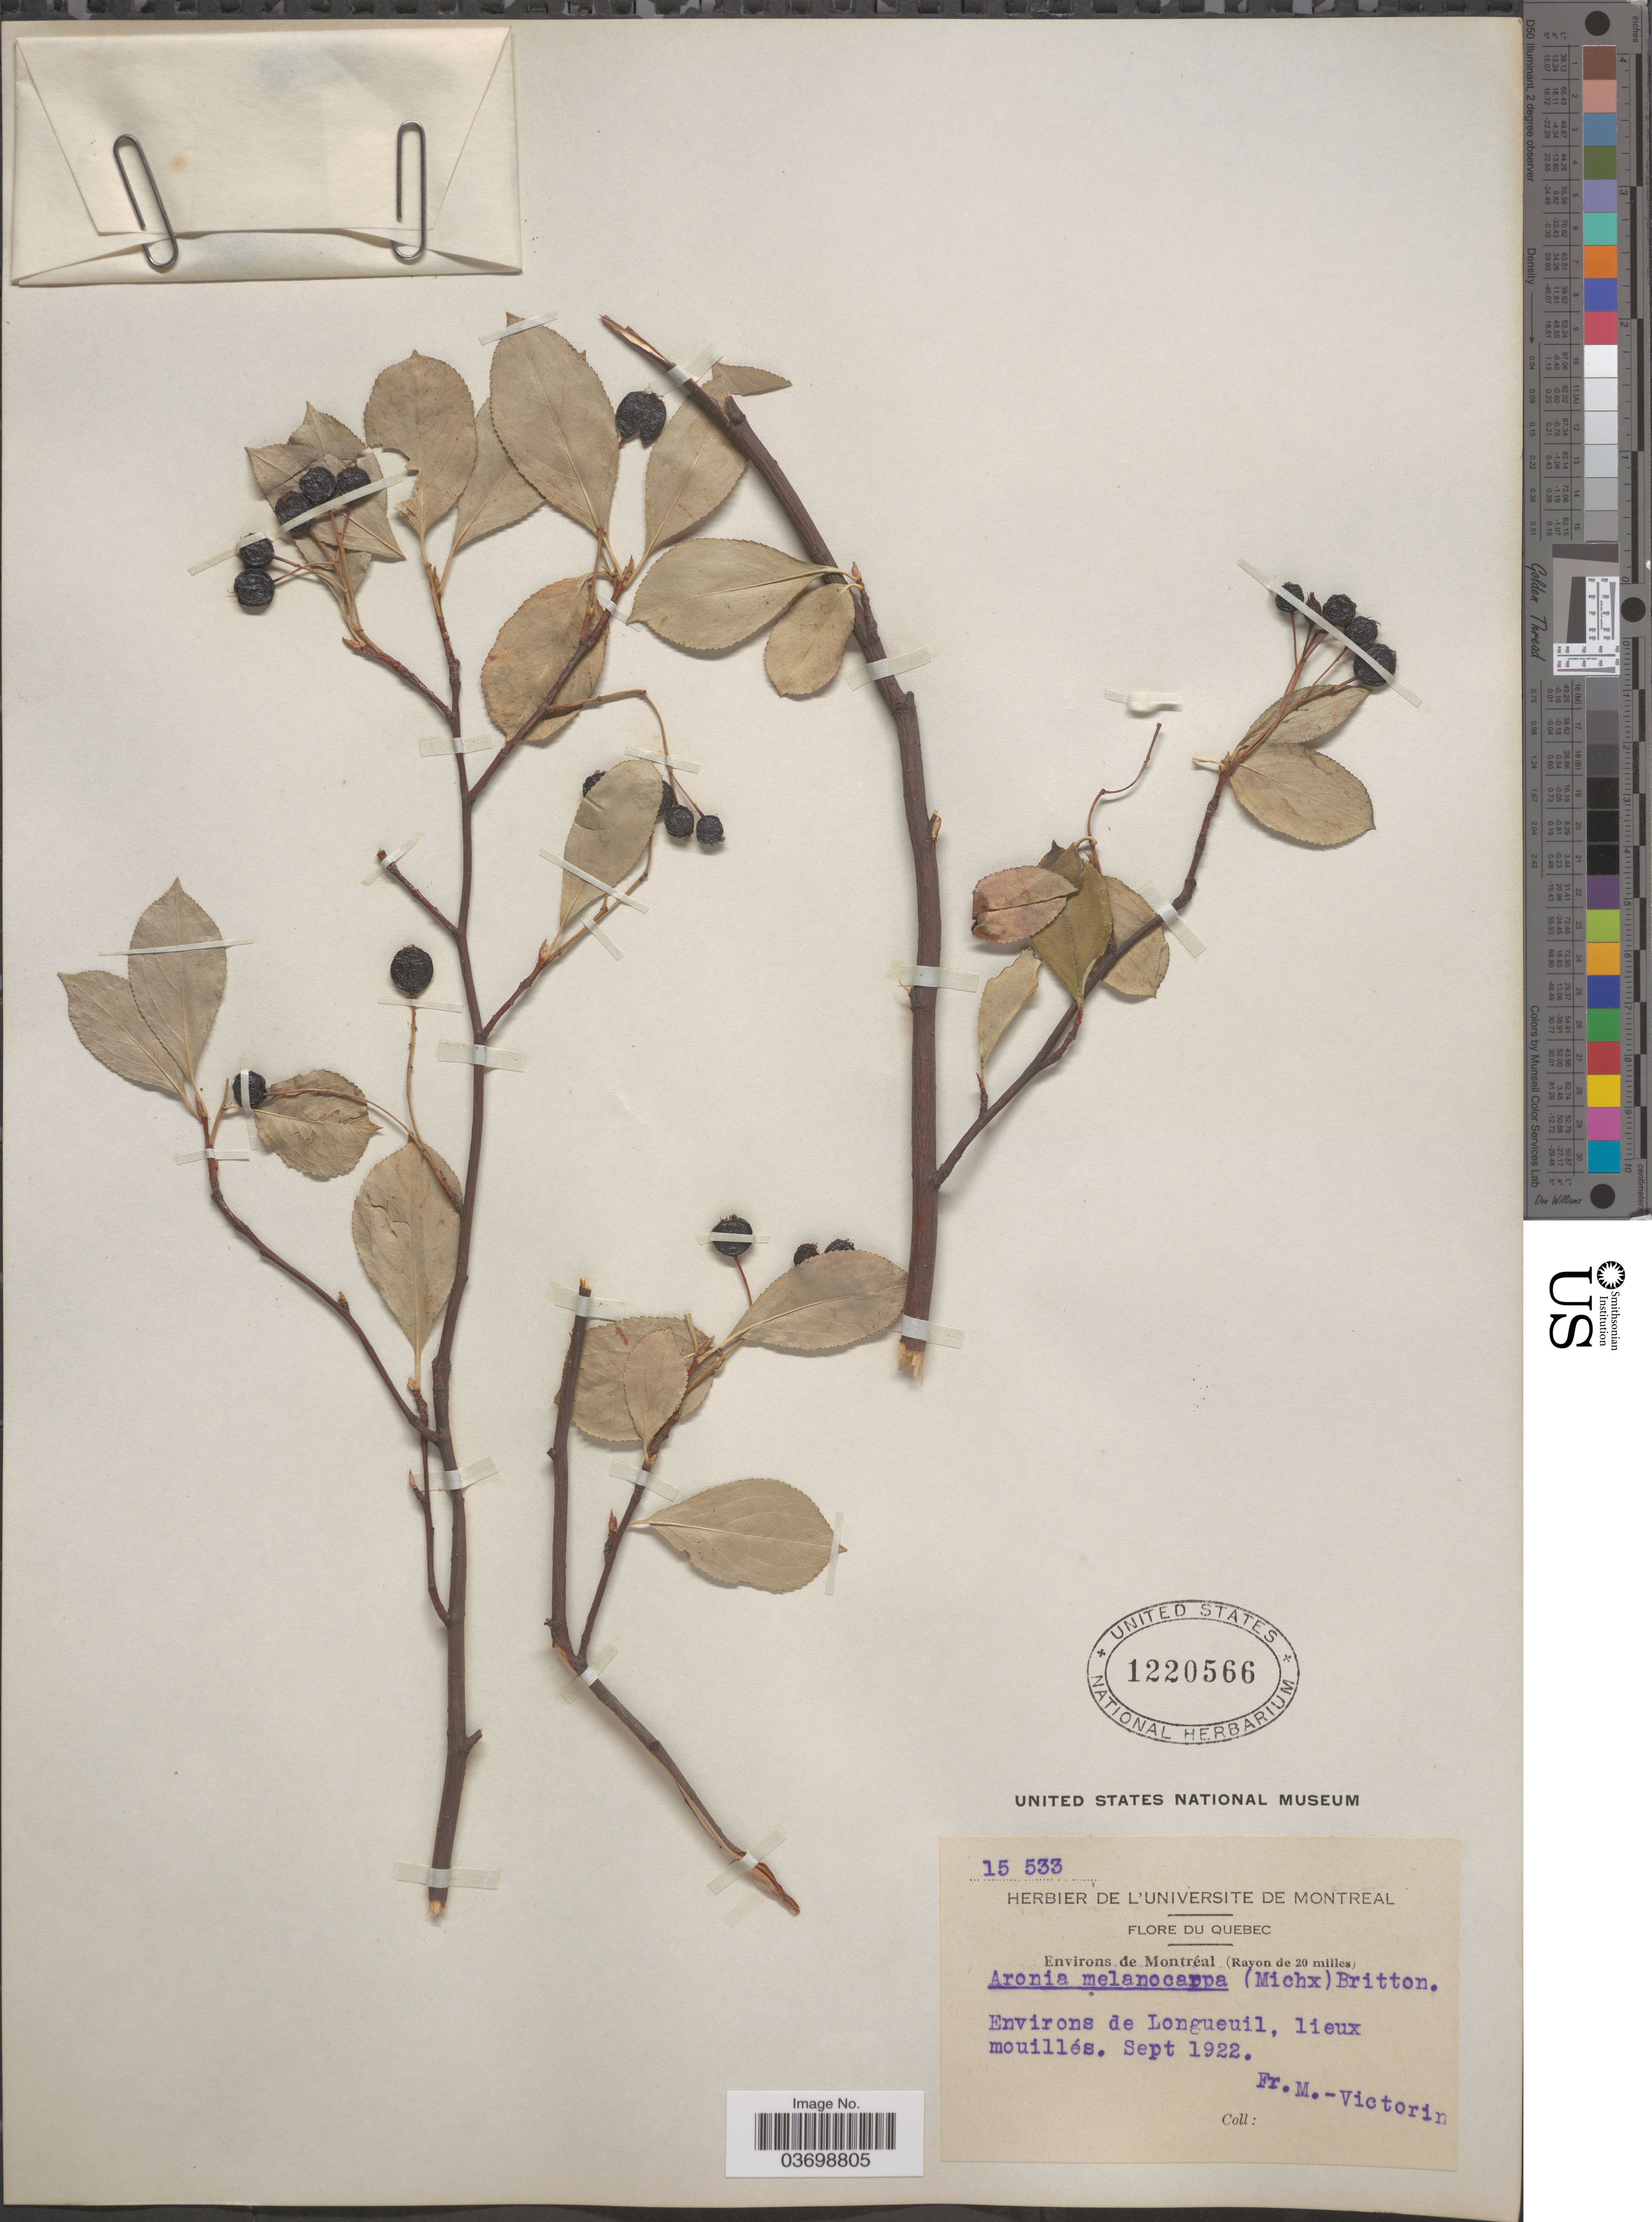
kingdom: Plantae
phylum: Tracheophyta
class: Magnoliopsida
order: Rosales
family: Rosaceae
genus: Aronia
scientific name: Aronia melanocarpa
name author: (Michx.) Elliott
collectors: F. Marie-Victorin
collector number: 15 533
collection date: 1922-09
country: Canada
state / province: Quebec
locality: Environs de Montréal (Rayon de 20 milles). Environs de Longueuil, lieux mouillés.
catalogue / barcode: US 1220566